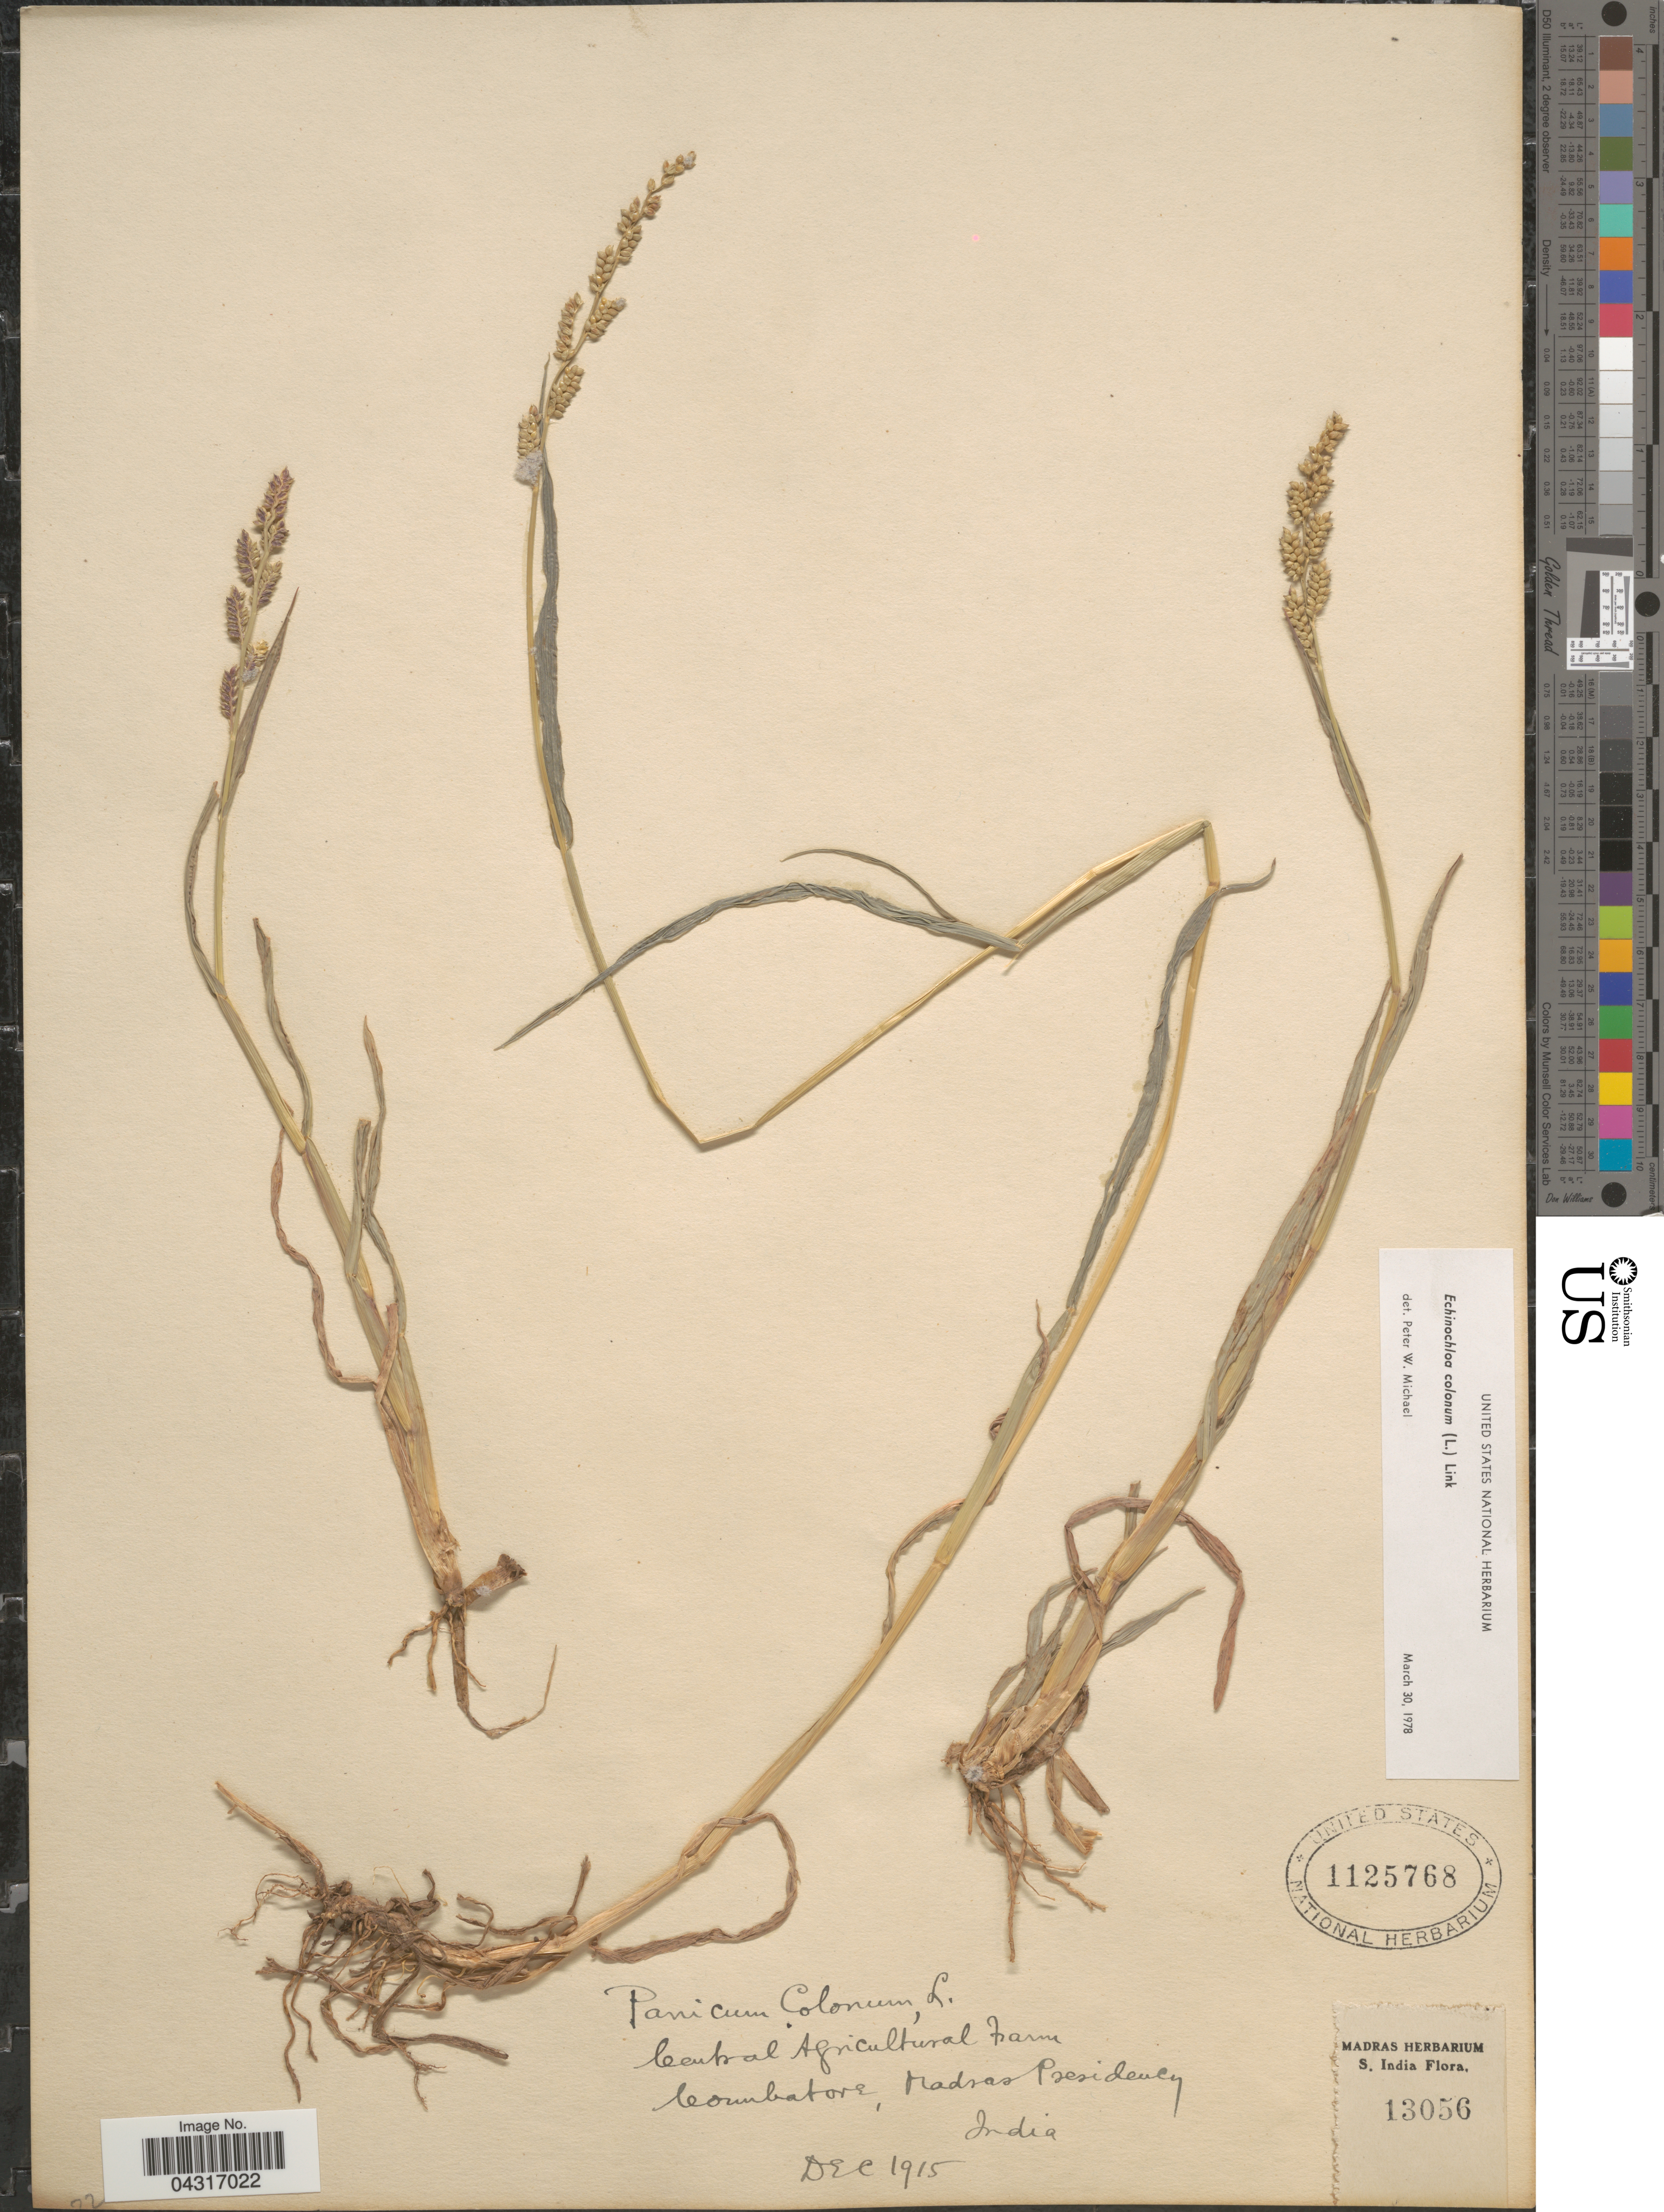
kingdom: Plantae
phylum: Tracheophyta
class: Liliopsida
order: Poales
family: Poaceae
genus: Echinochloa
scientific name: Echinochloa colona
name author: (L.) Link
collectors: Ex herb. Madras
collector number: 13056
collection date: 1915-12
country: India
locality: Central Agricultural Farm. Coimbatore, Madras Presidency. S. India.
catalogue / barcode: US 1125768